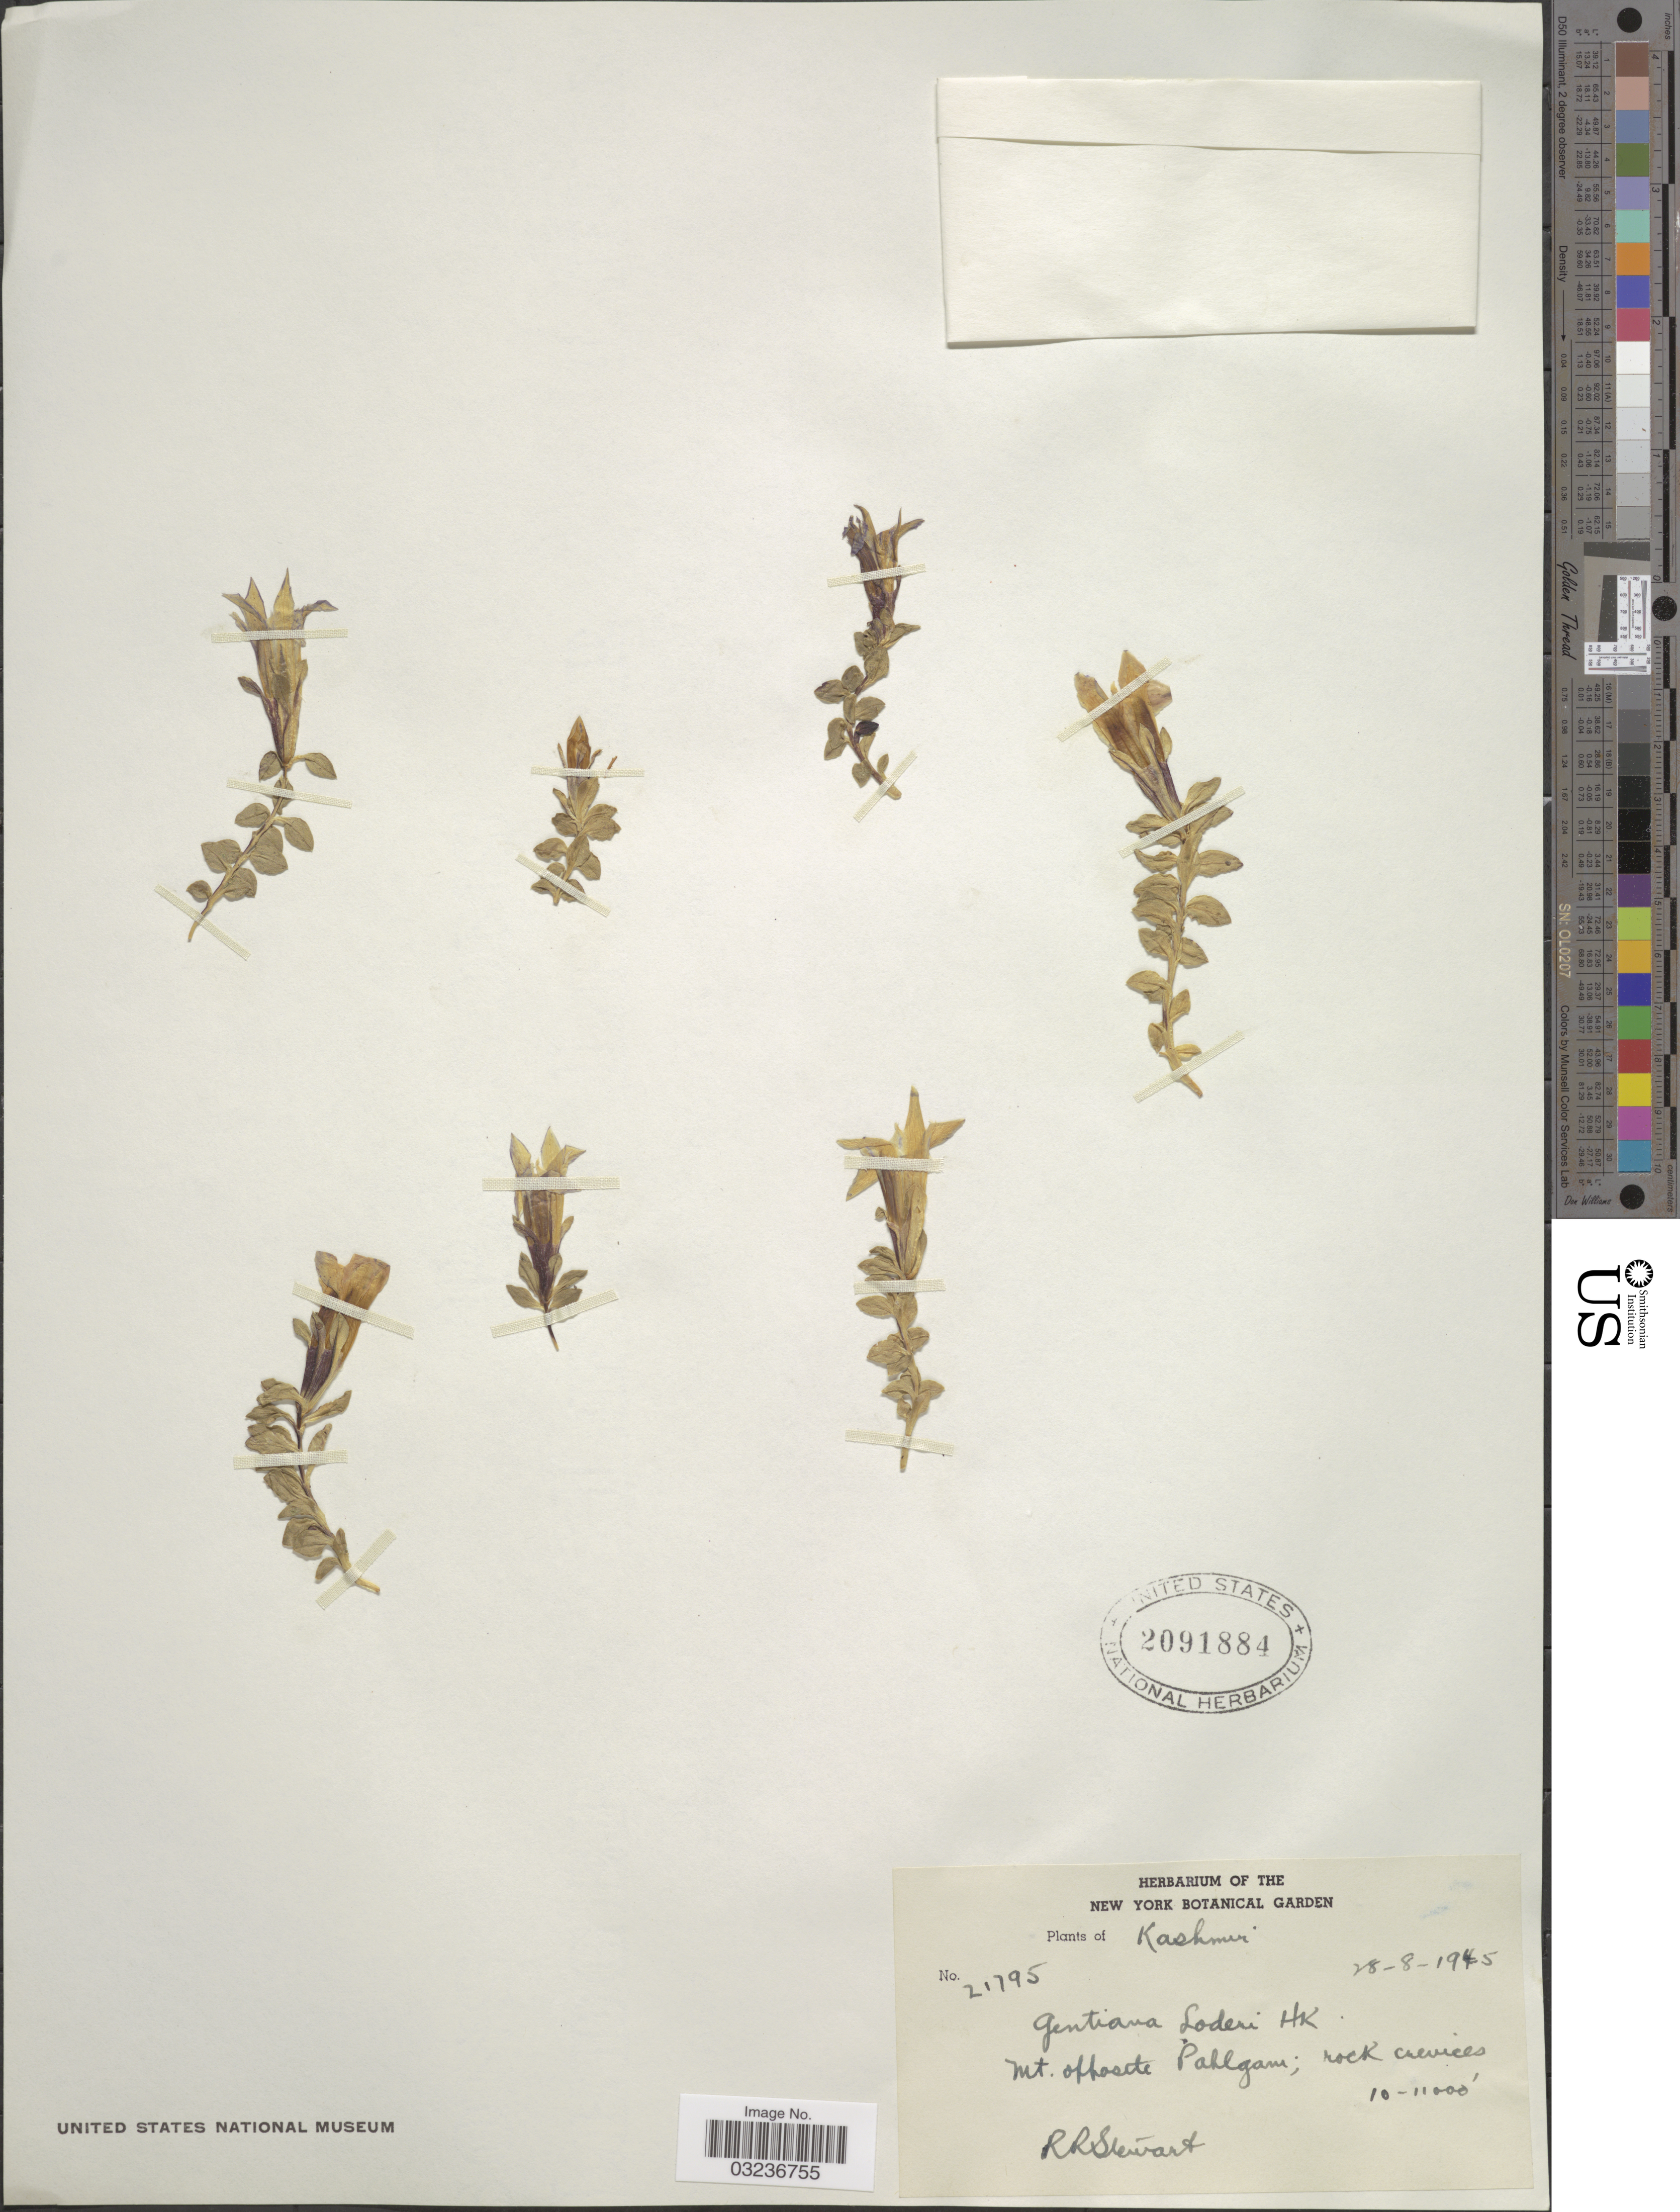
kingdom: Plantae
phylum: Tracheophyta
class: Magnoliopsida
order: Gentianales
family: Gentianaceae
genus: Gentiana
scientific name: Gentiana loderi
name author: Hook. f.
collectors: R. Stewart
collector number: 21795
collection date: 1945-08-28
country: India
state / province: Jammu and Kashmir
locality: Kashmir, Mt. opposite Pahlgam; rock crevices.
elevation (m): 3048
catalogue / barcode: US 2091884